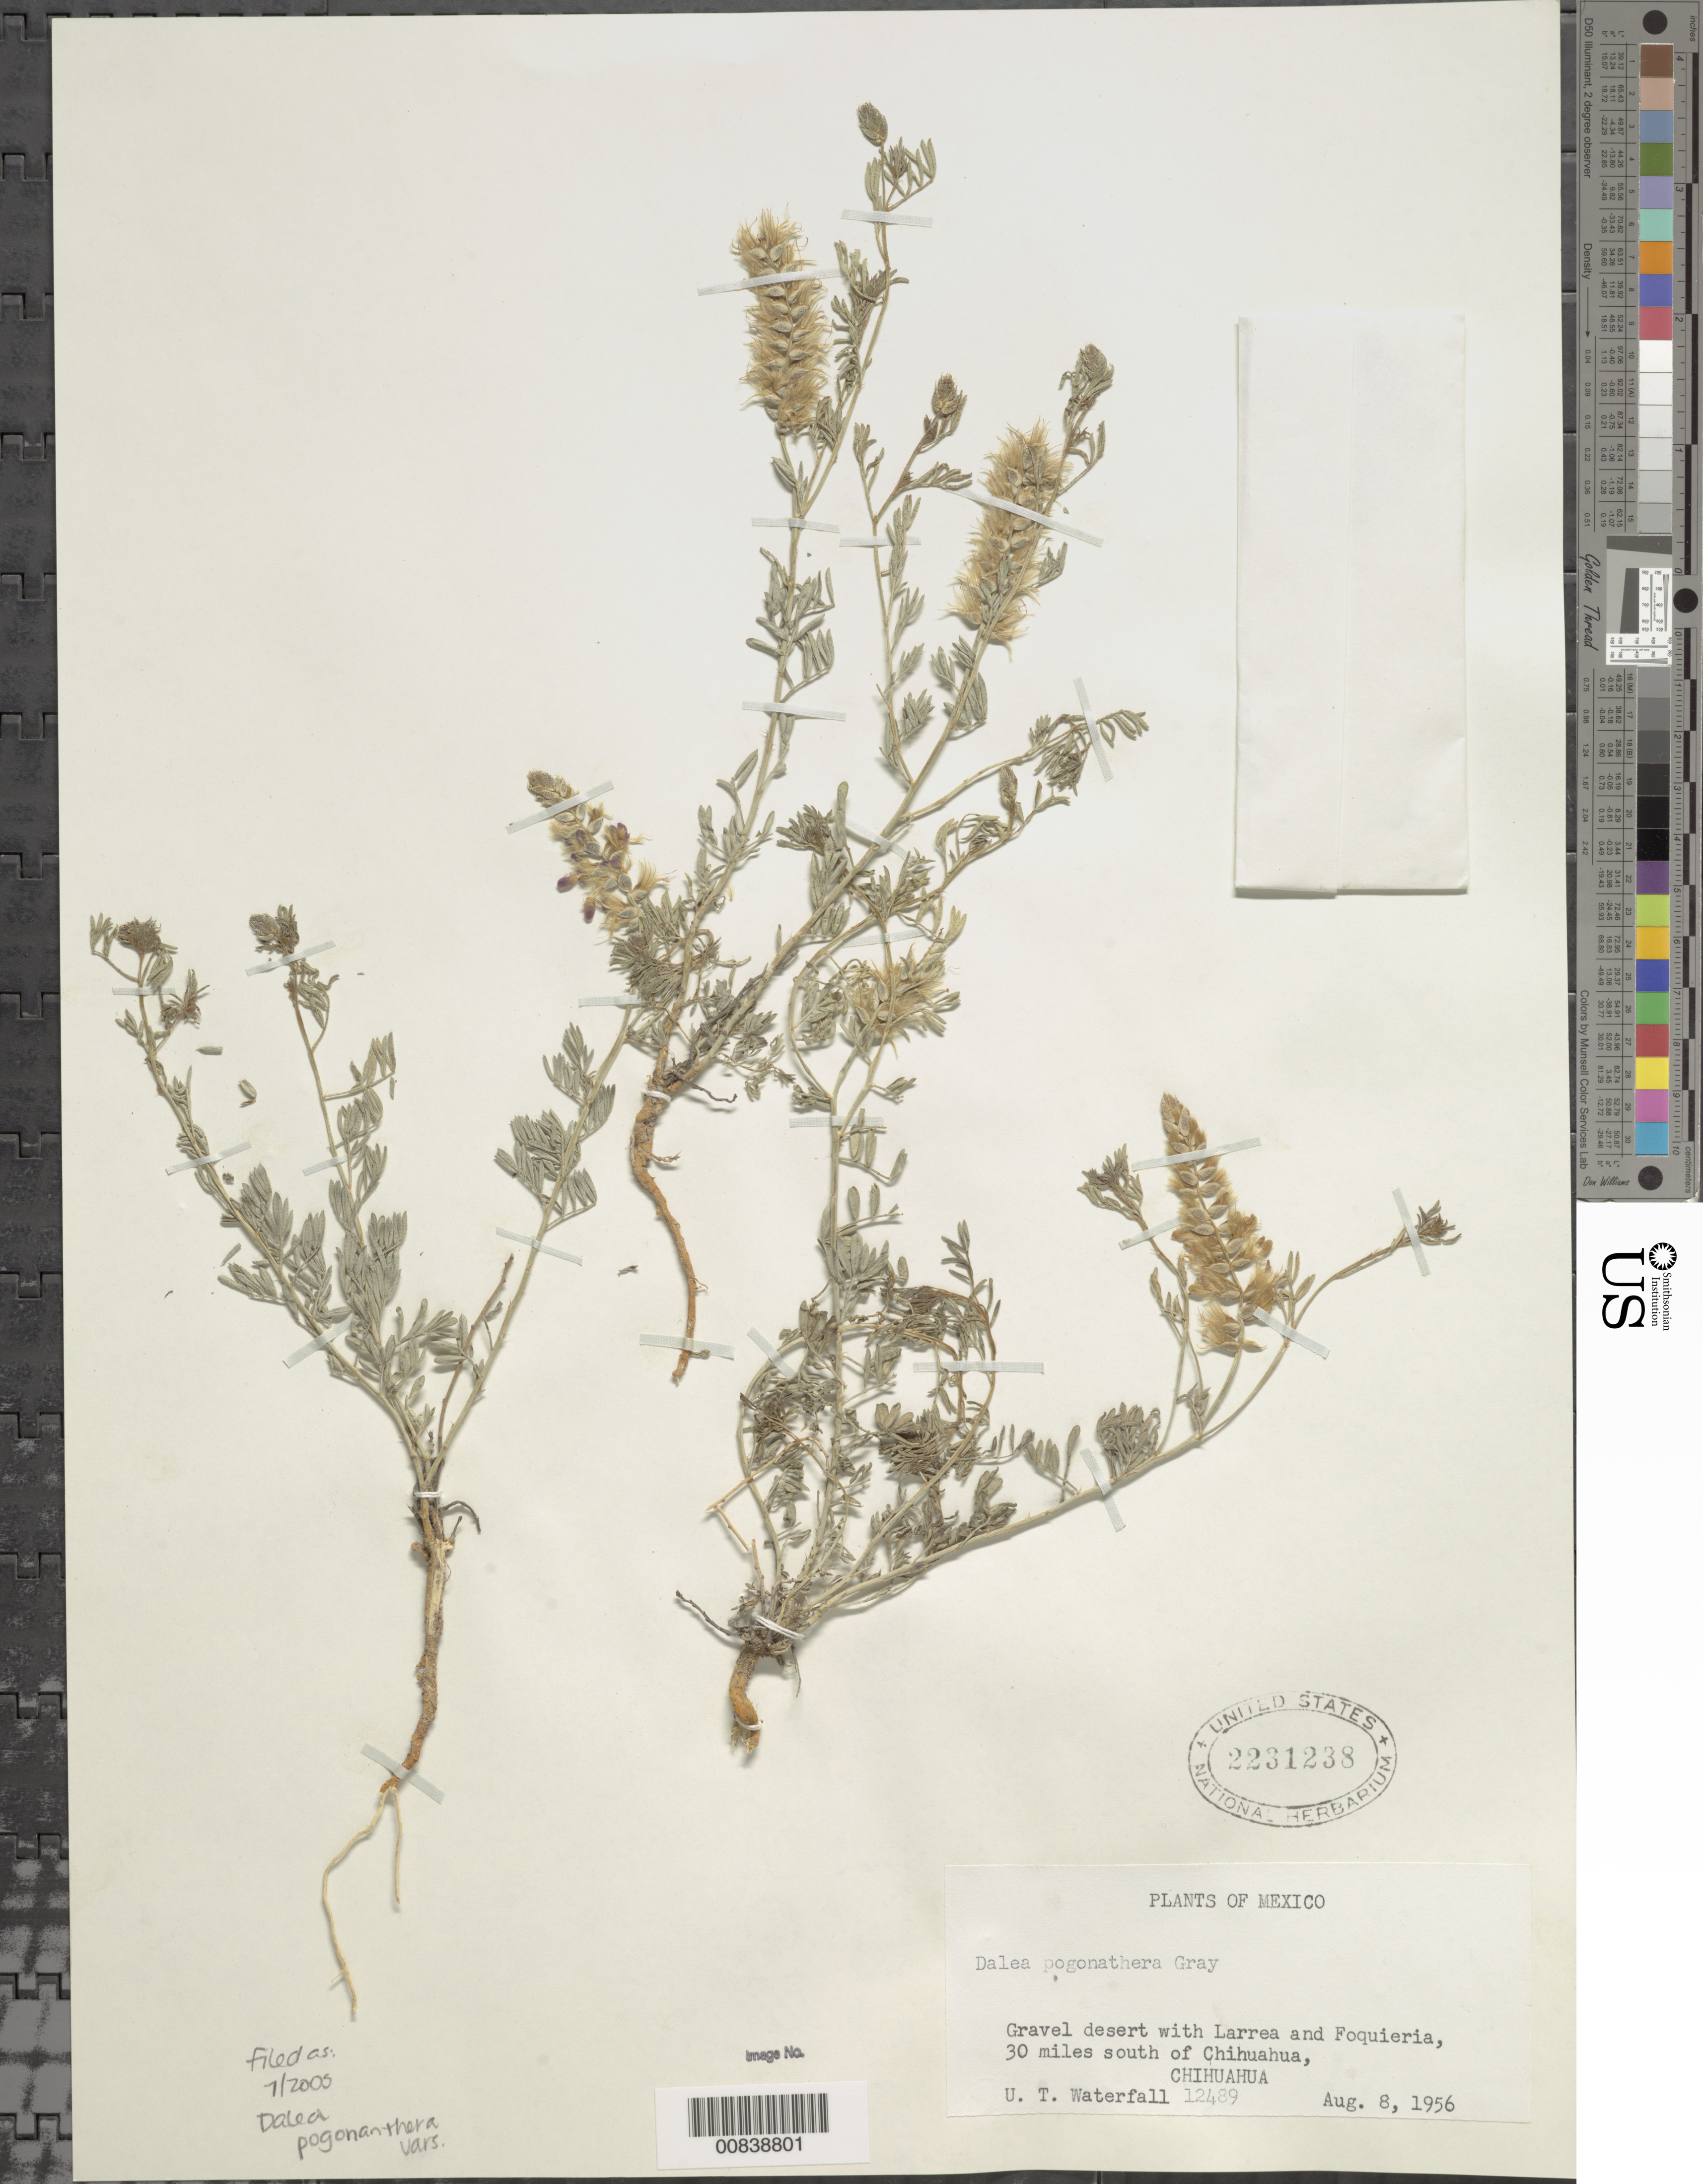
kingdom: Plantae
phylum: Tracheophyta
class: Magnoliopsida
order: Fabales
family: Fabaceae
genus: Dalea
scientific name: Dalea pogonathera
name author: A. Gray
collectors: U. T. Waterfall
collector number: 12489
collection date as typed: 08 Aug 1956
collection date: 1956-08-08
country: Mexico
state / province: Chihuahua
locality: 30 miles south of Chihuahua, Chihuahua.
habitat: Gravel desert with Larrea and Foquieria.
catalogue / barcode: US 2231238